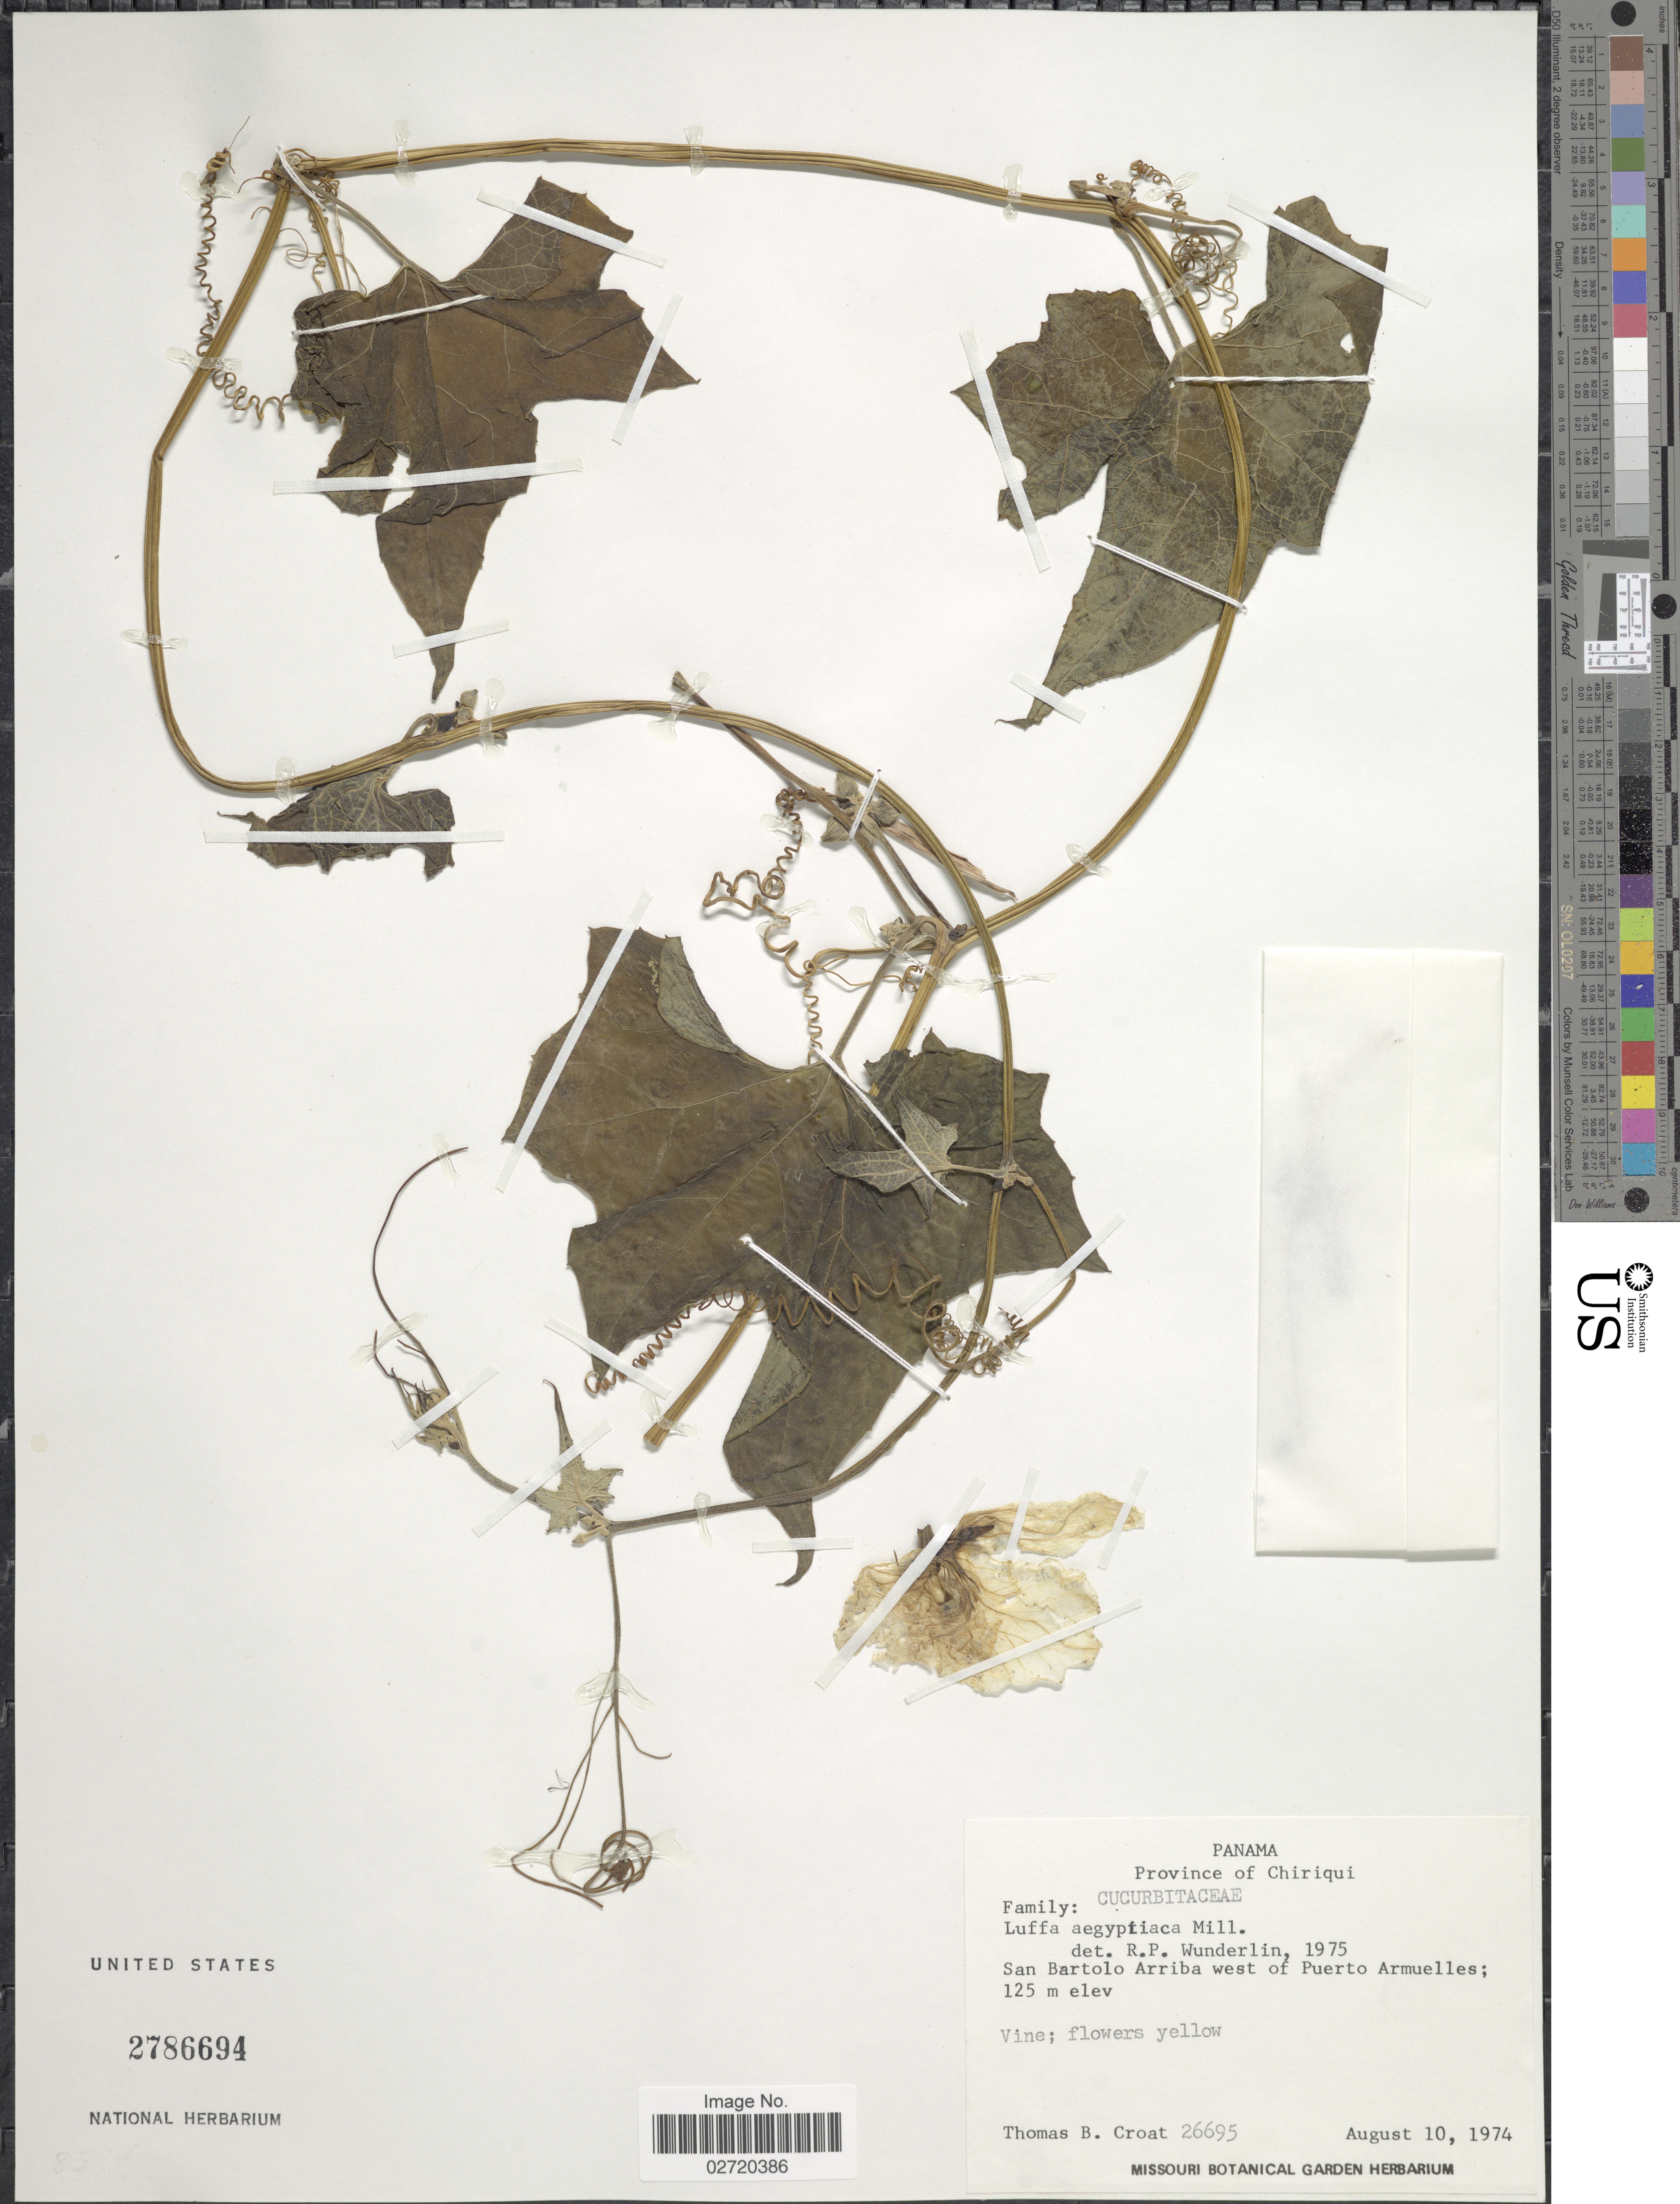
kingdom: Plantae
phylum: Tracheophyta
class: Magnoliopsida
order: Cucurbitales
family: Cucurbitaceae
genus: Luffa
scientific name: Luffa aegyptiaca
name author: Mill.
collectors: T. B. Croat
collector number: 26695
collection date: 1974-08-10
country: Panama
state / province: Chiriqui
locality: Province of Chiriqui, San Bartolo Arriba west of Puerto Armuelles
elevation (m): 125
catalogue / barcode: US 3786694